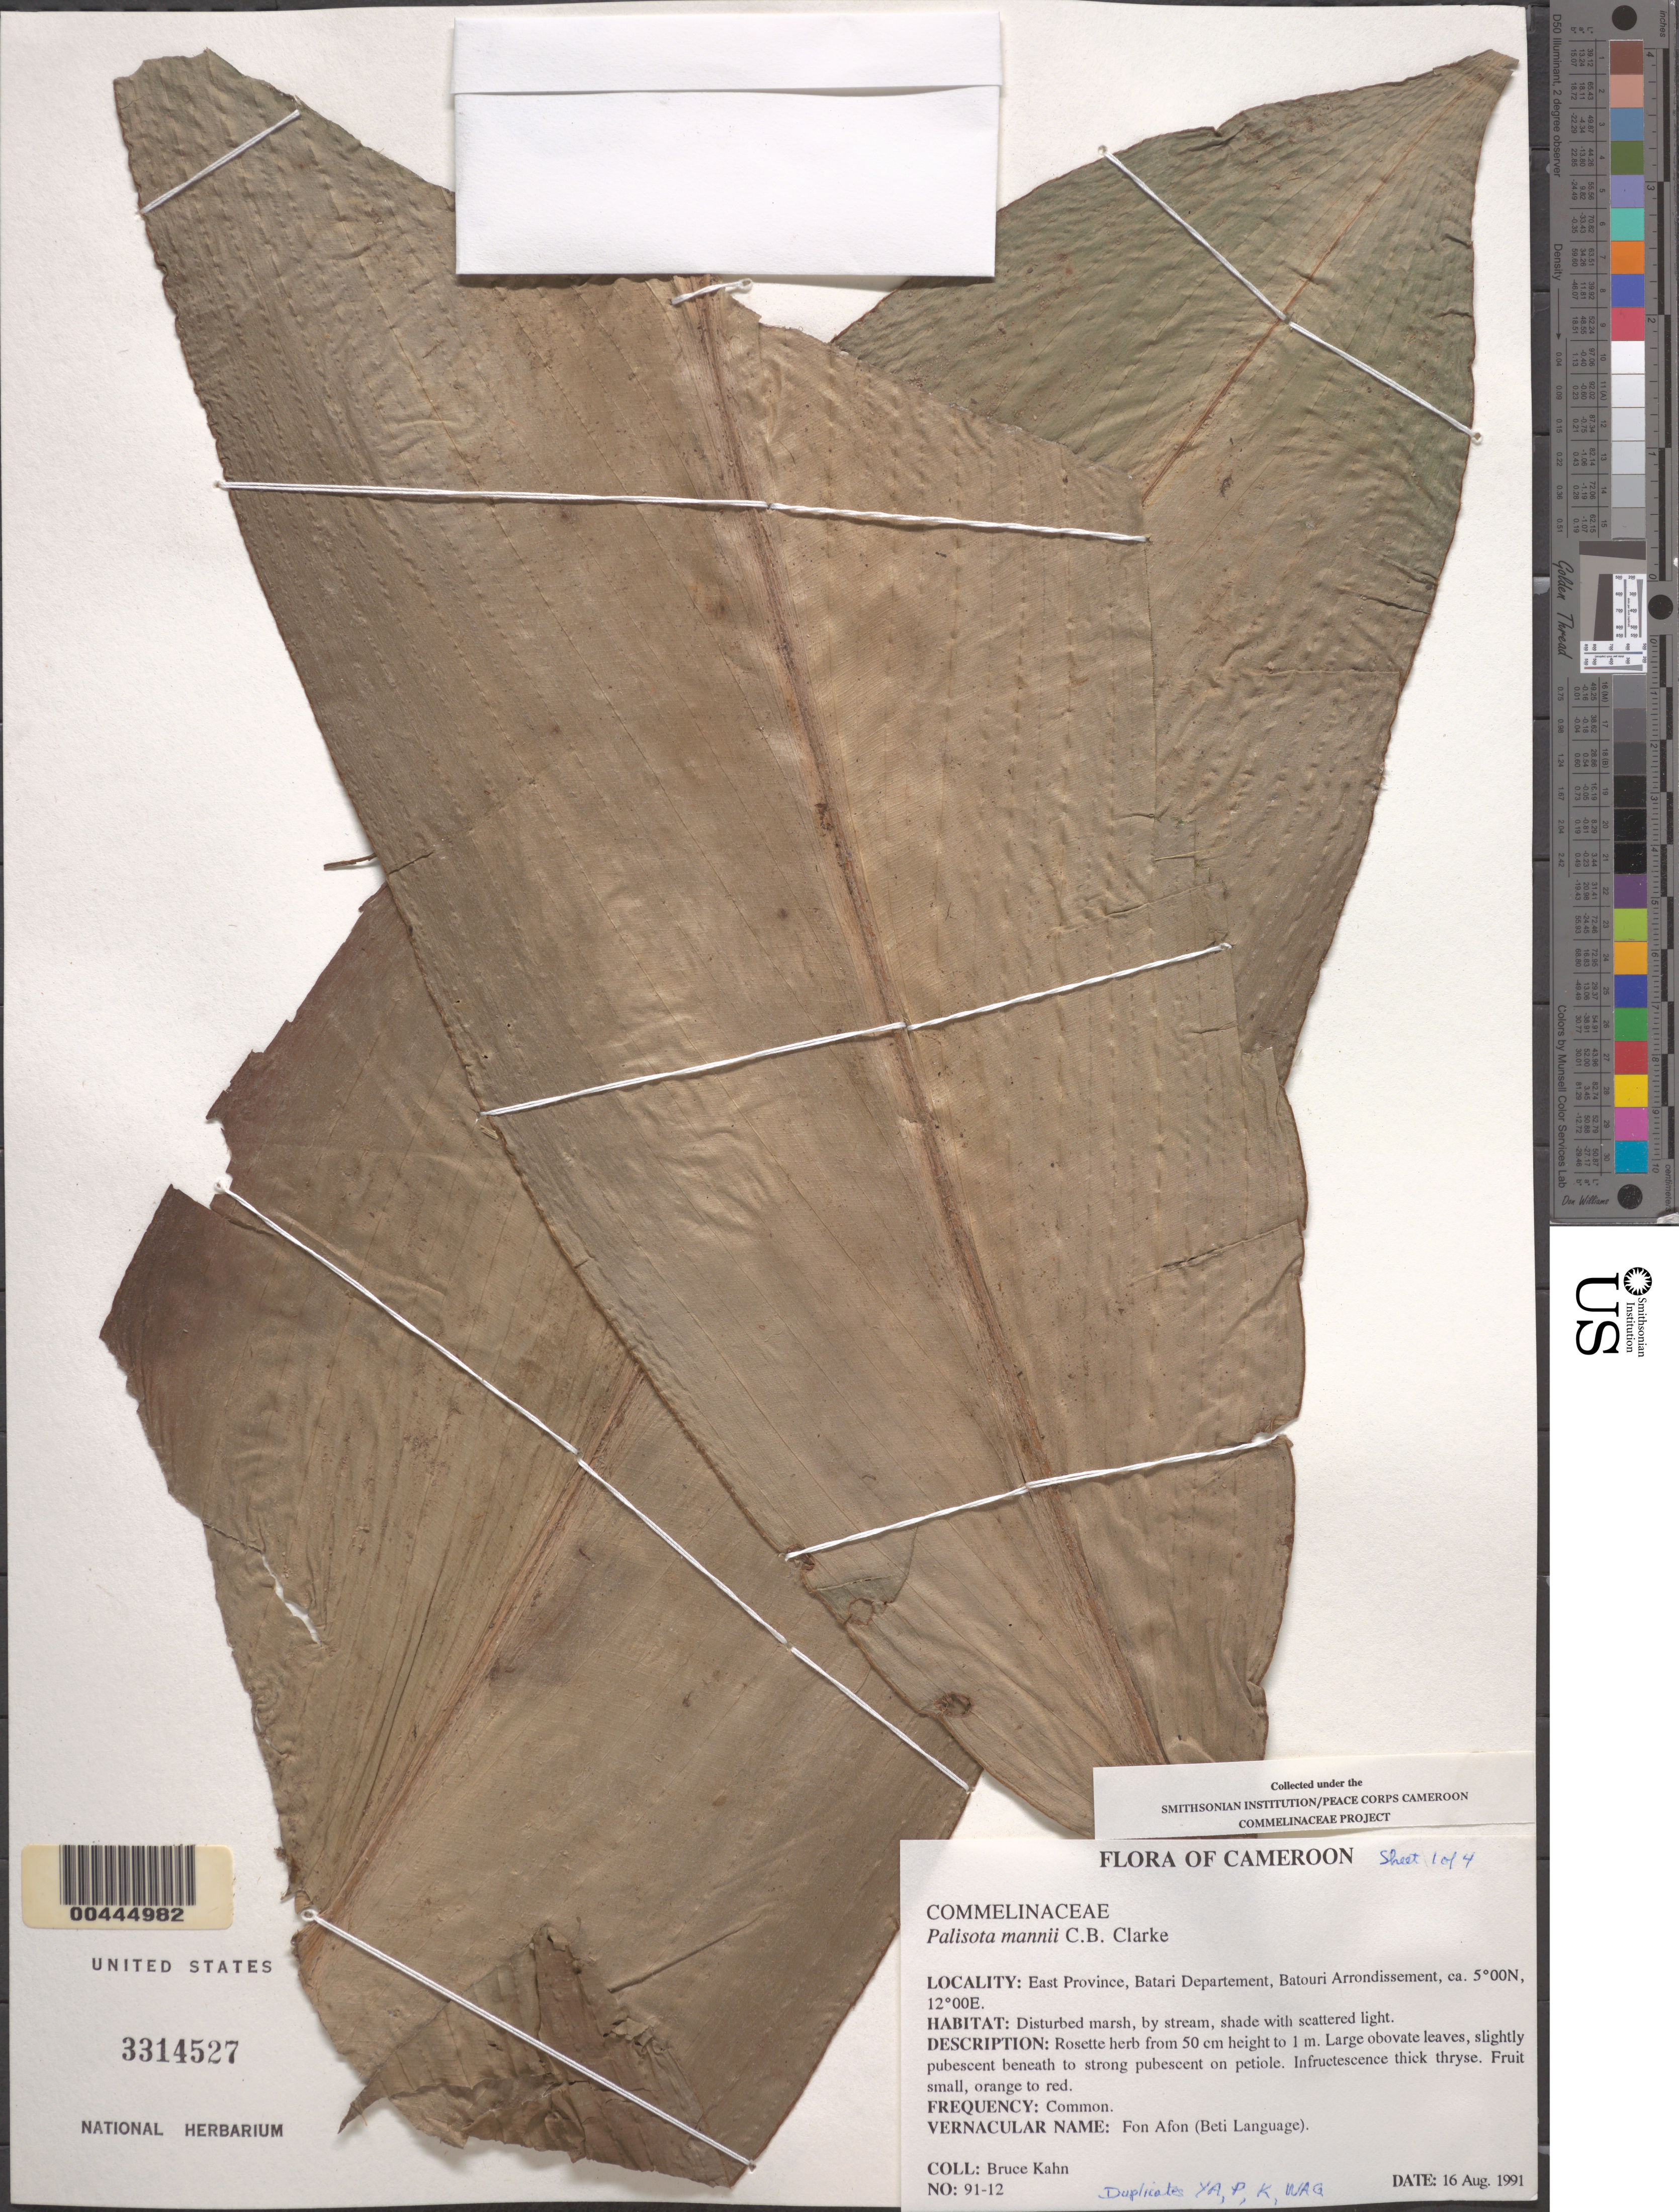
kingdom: Plantae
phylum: Tracheophyta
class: Liliopsida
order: Commelinales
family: Commelinaceae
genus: Palisota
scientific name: Palisota mannii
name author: C.B. Clarke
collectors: B. Kahn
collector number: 91-12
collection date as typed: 16 Aug 1991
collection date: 1991-08-16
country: Cameroon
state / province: Est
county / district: Kadeï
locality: Batari dept., batouri arrondissement. [batari dept. = kadeï dept.]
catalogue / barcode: US 3314527